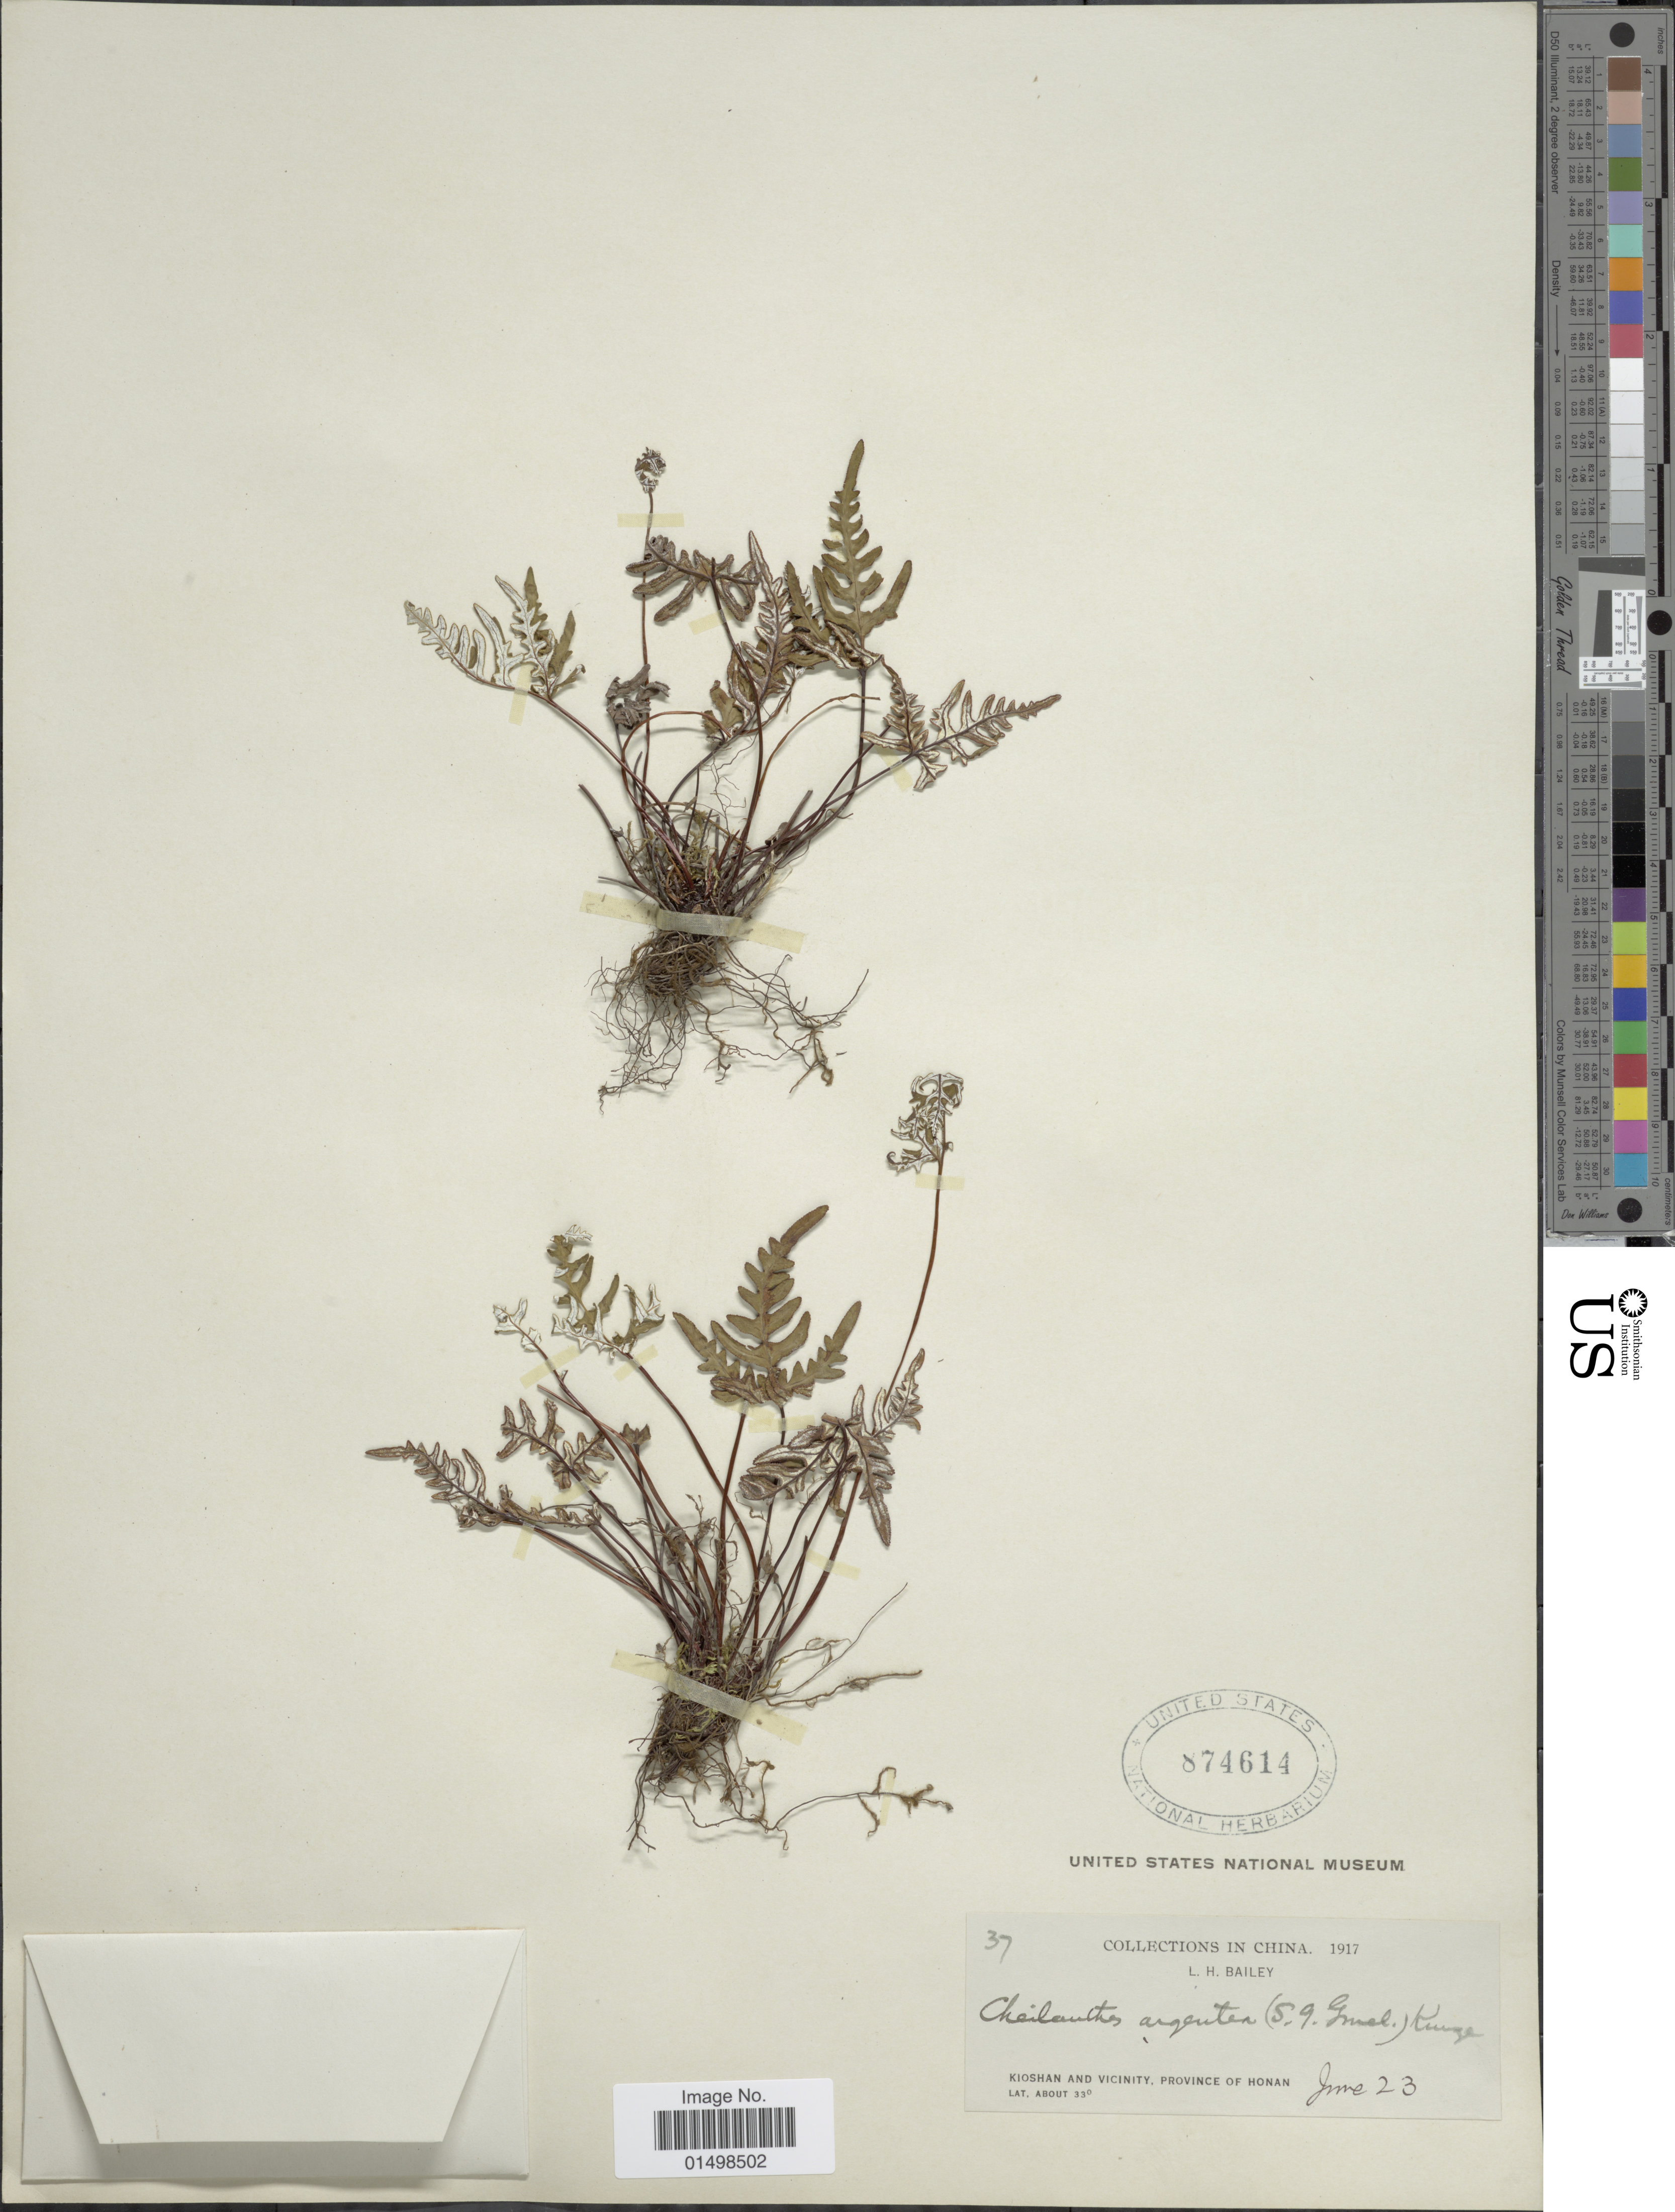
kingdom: Plantae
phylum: Tracheophyta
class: Polypodiopsida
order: Polypodiales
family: Pteridaceae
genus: Aleuritopteris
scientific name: Aleuritopteris argentea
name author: (S.G. Gmel.) Fée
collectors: L. H. Bailey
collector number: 37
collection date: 1917-05-23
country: China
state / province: Henan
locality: Collections in China, kioshan and Vicinity, Province of Honan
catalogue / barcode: US 874614